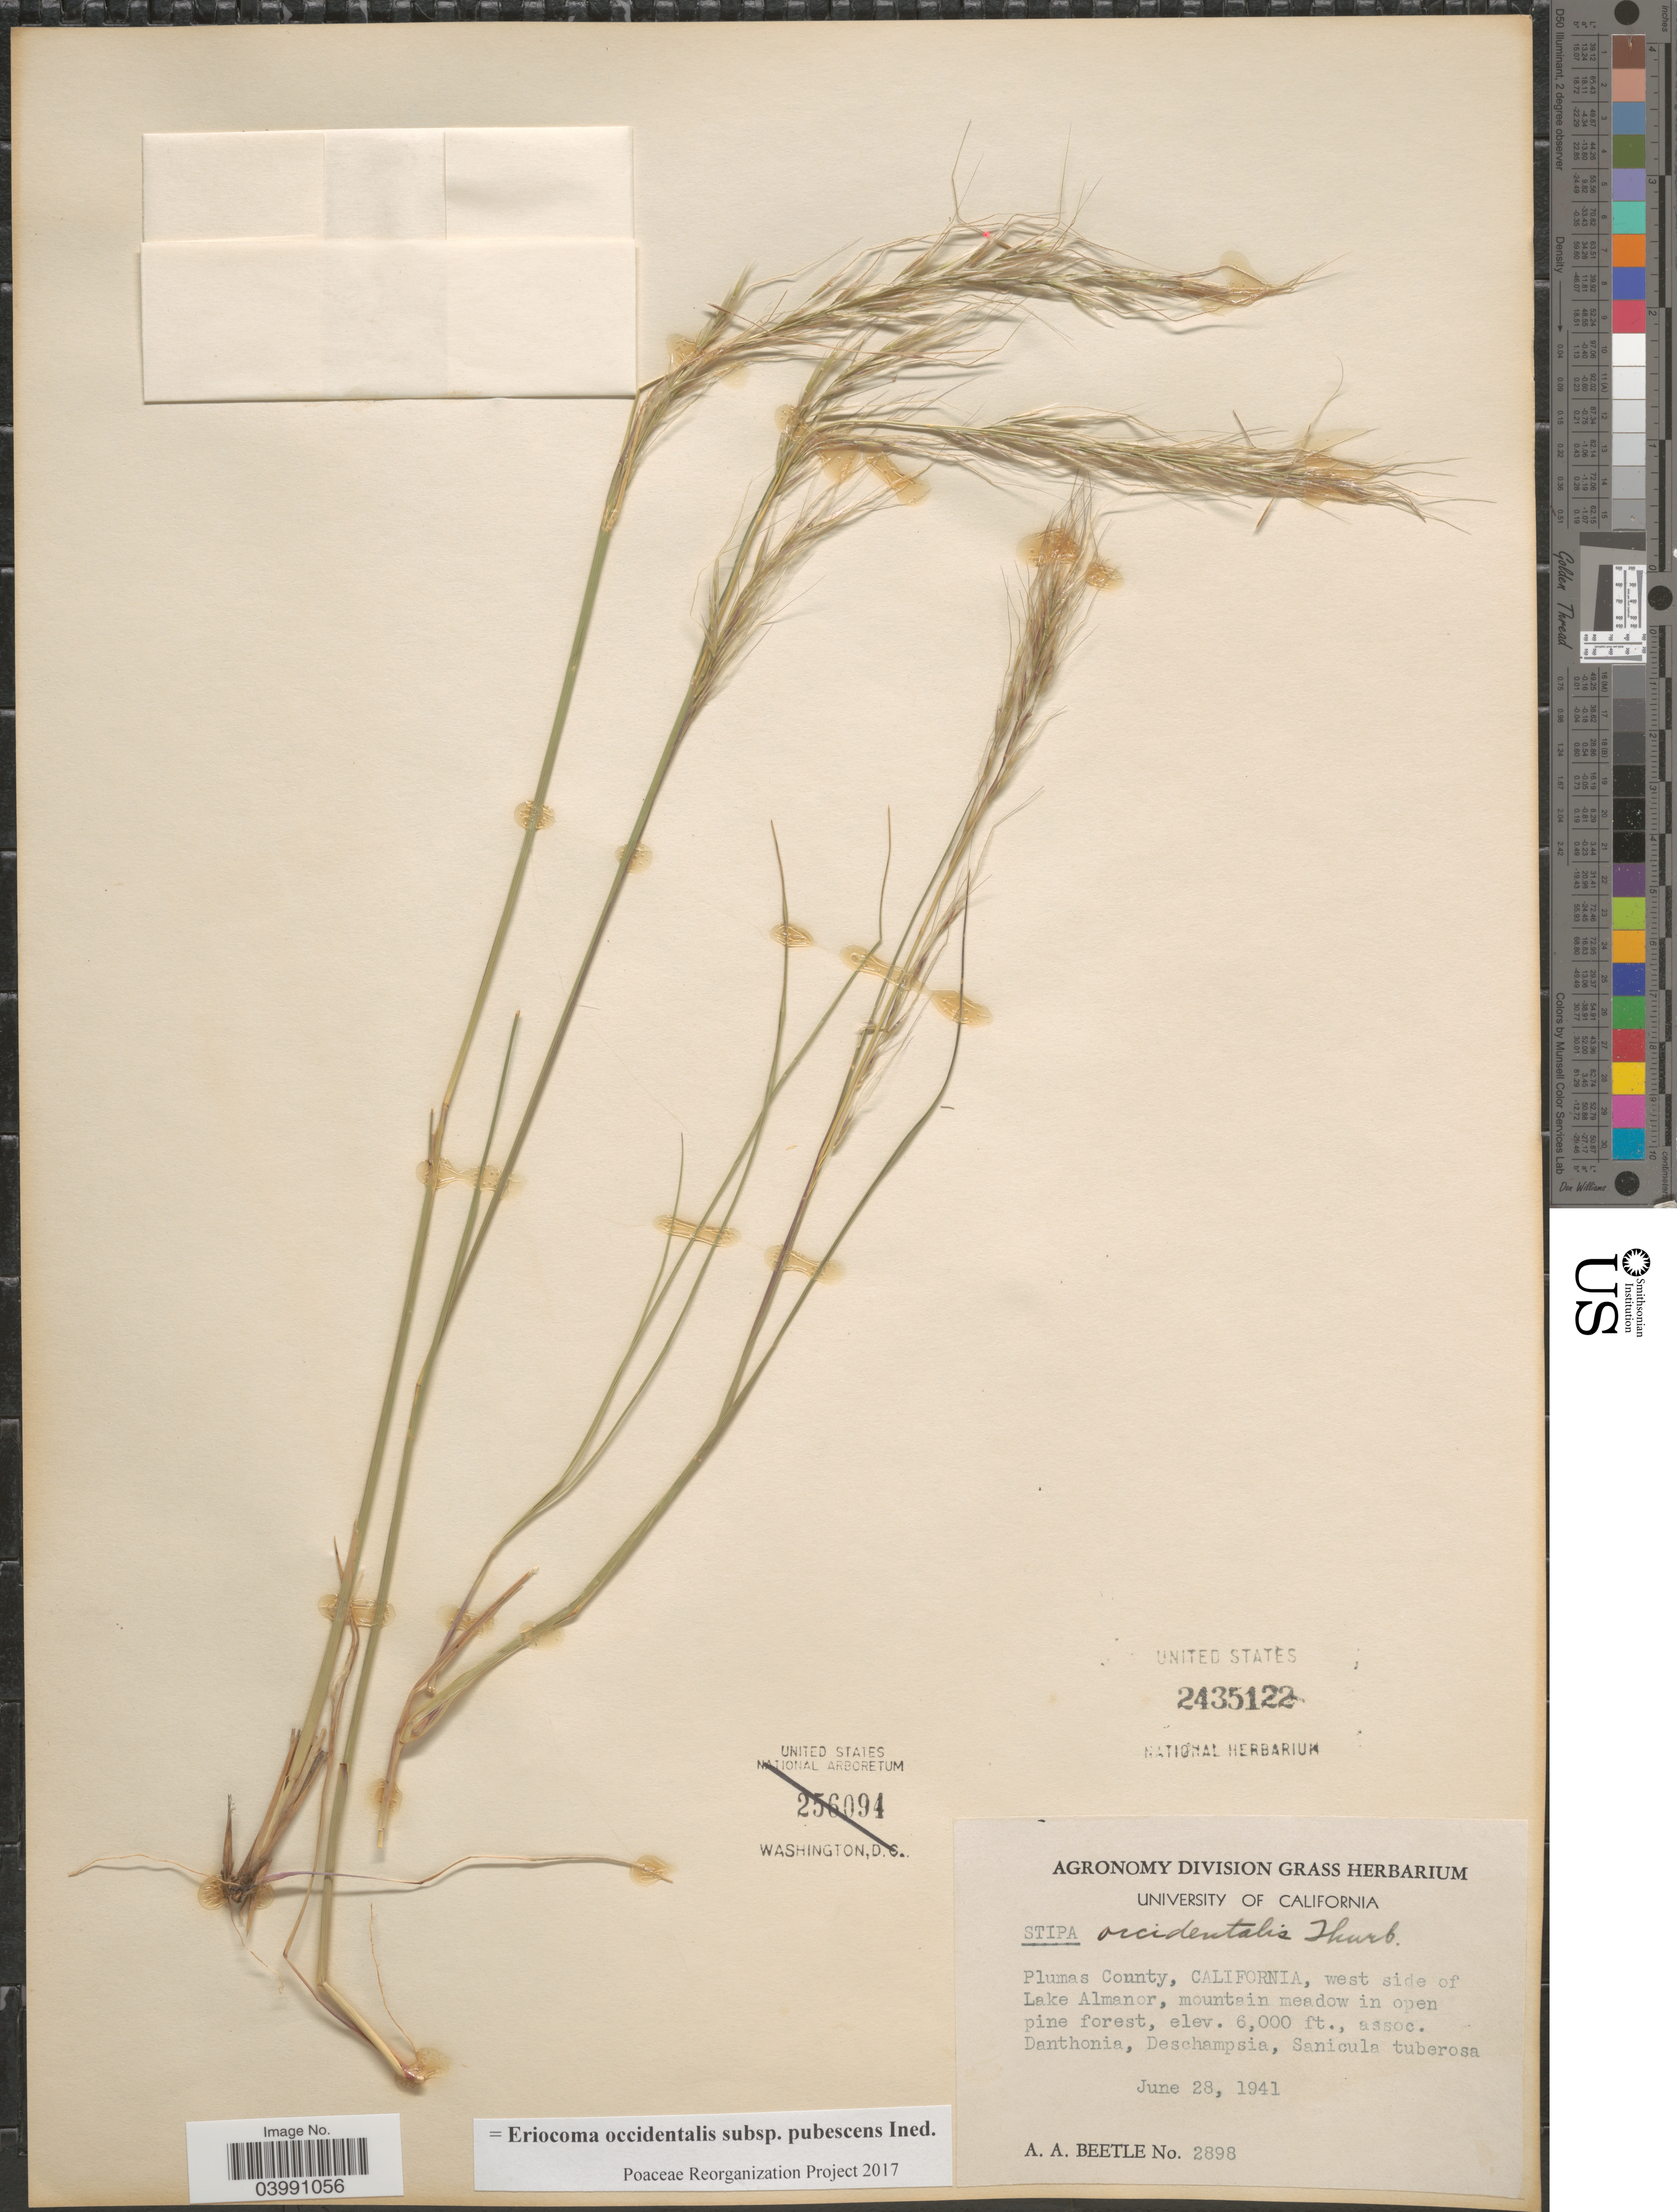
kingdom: Plantae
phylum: Tracheophyta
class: Liliopsida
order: Poales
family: Poaceae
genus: Eriocoma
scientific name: Eriocoma occidentalis subsp. pubescens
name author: (Vasey) Romasch.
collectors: A. A. Beetle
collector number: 2898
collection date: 1941-06-28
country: United States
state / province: California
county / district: Plumas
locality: Plumas County, west side of Lake Almanor, mountain meadow in open pine forest.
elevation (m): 1829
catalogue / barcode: US 2435122